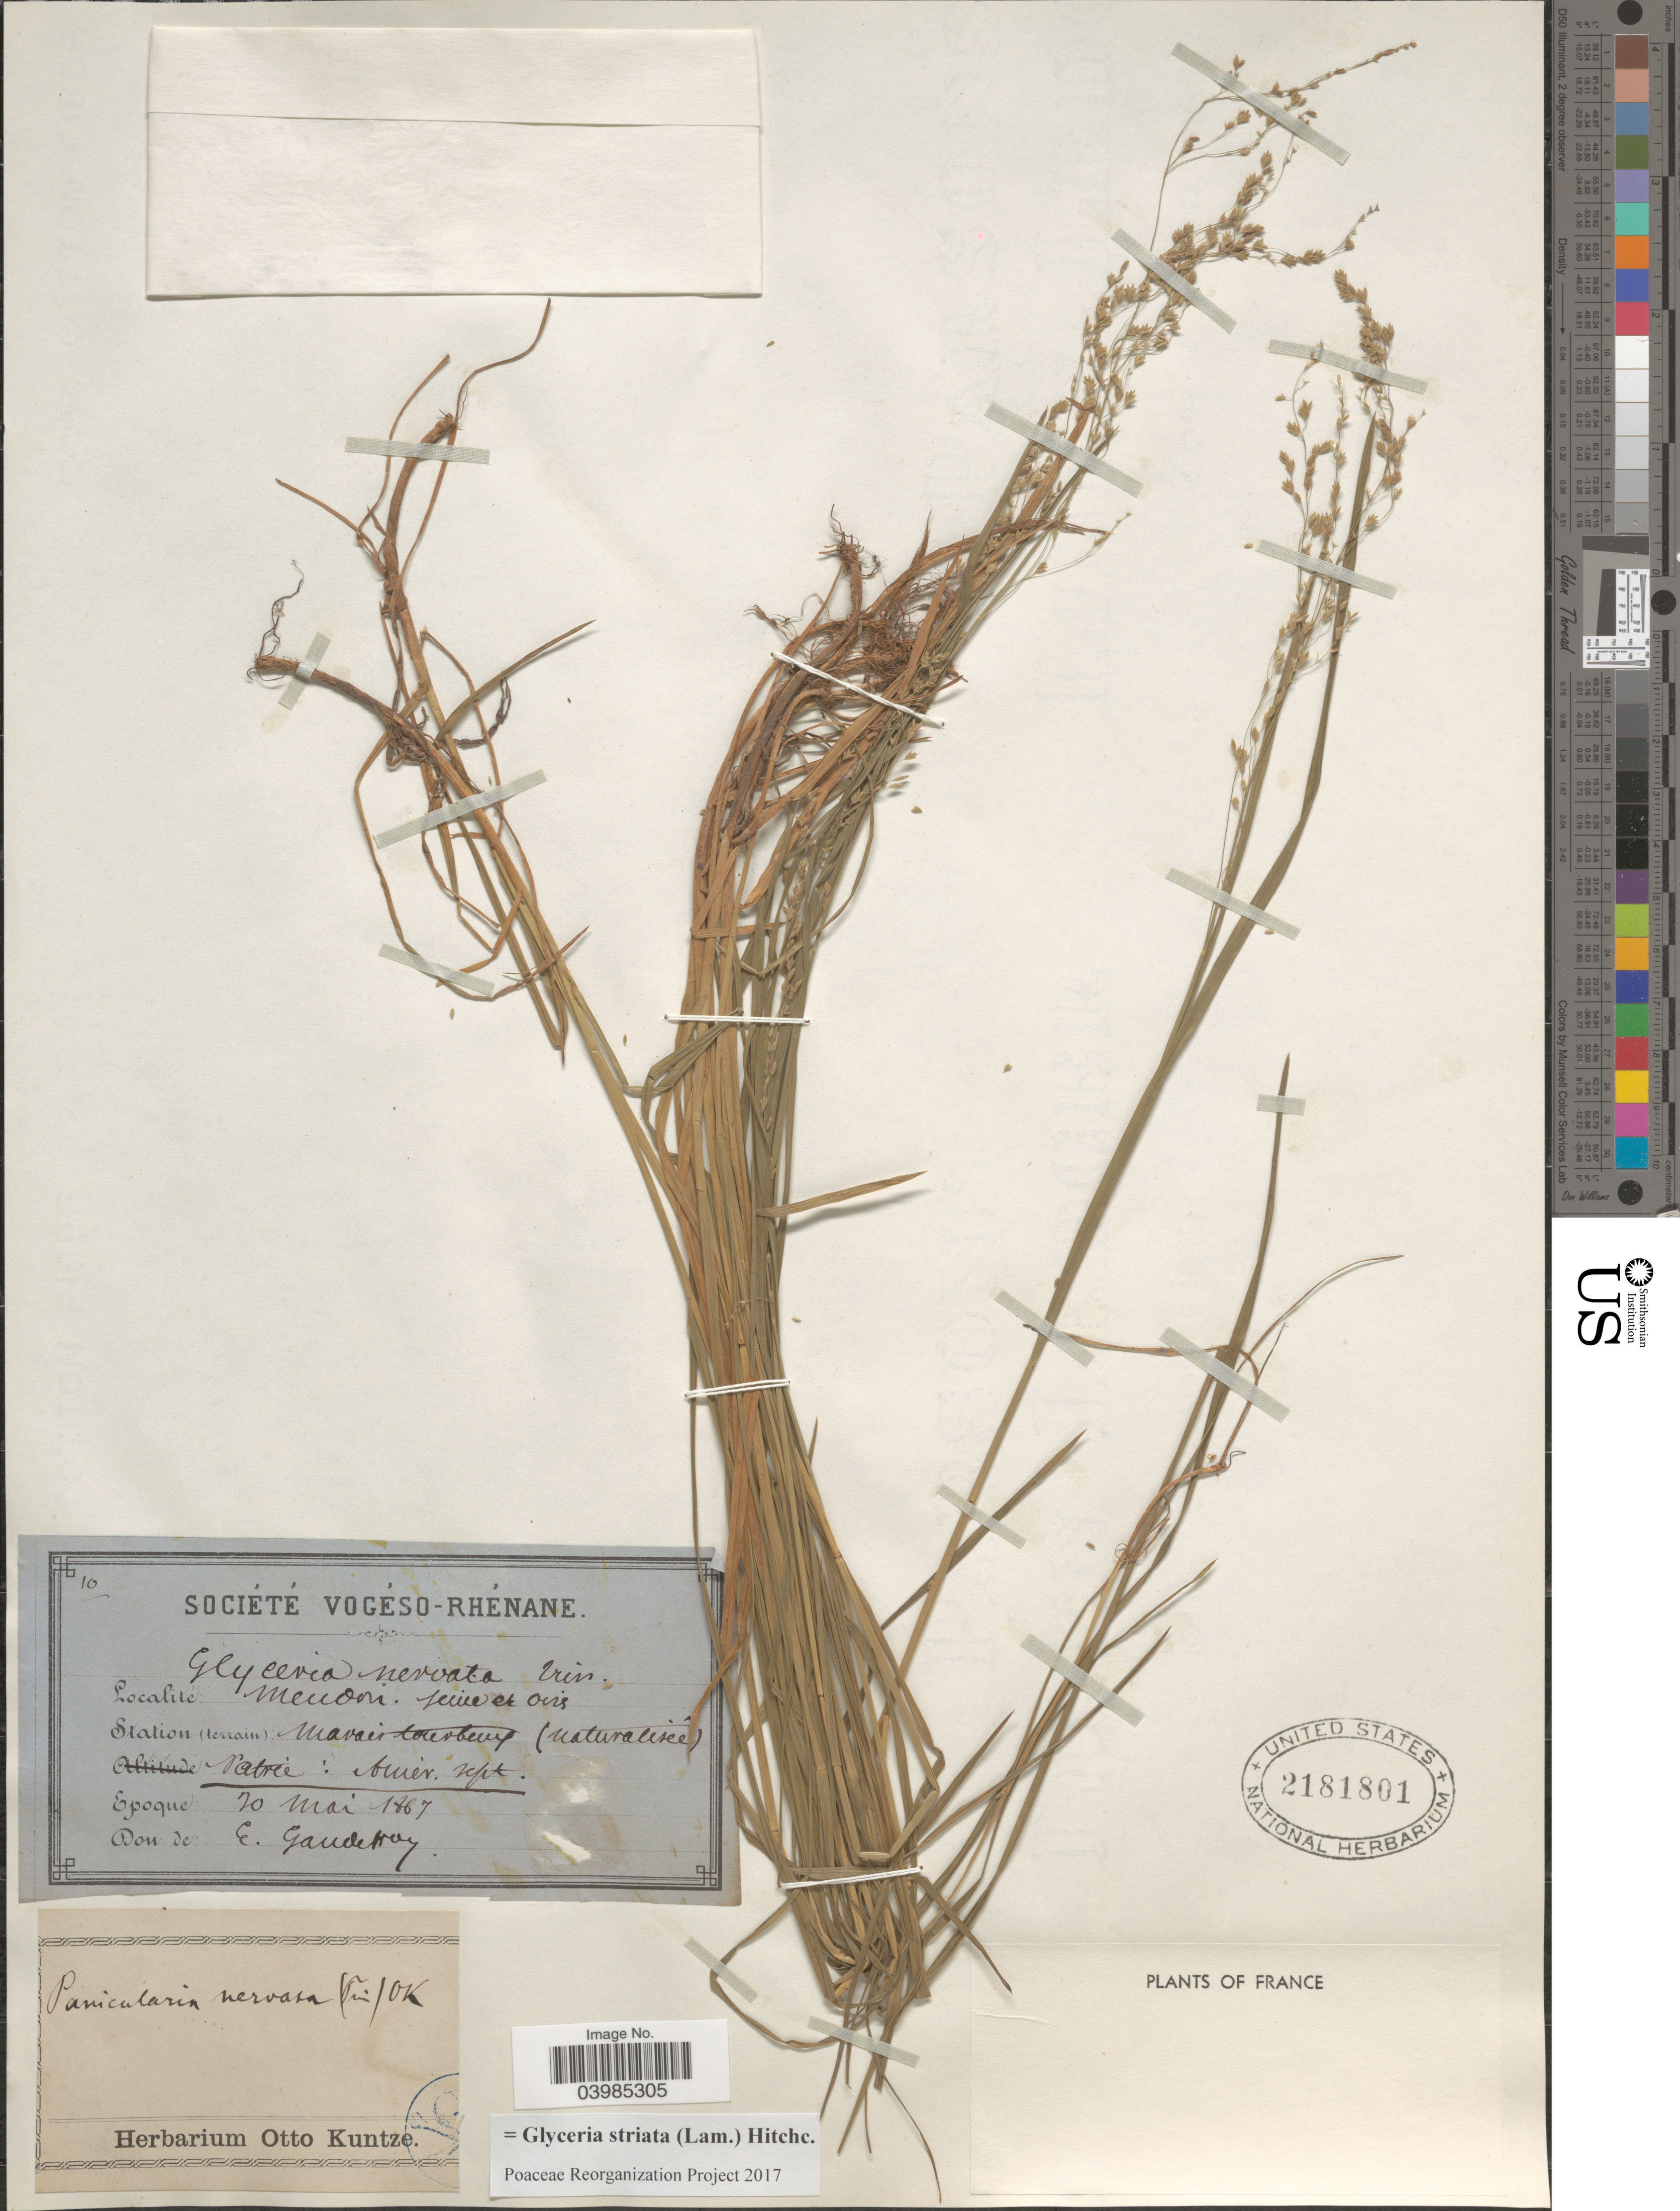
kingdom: Plantae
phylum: Tracheophyta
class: Liliopsida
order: Poales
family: Poaceae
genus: Glyceria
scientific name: Glyceria striata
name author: (Lam.) Hitchc.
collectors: E. Gaudefroy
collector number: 10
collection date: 1867-05-20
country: France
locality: Mendon. Seine et Oise. Station (terrain): Mavair torenberg [interpreted] (naturalisee).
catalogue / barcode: US 2181801